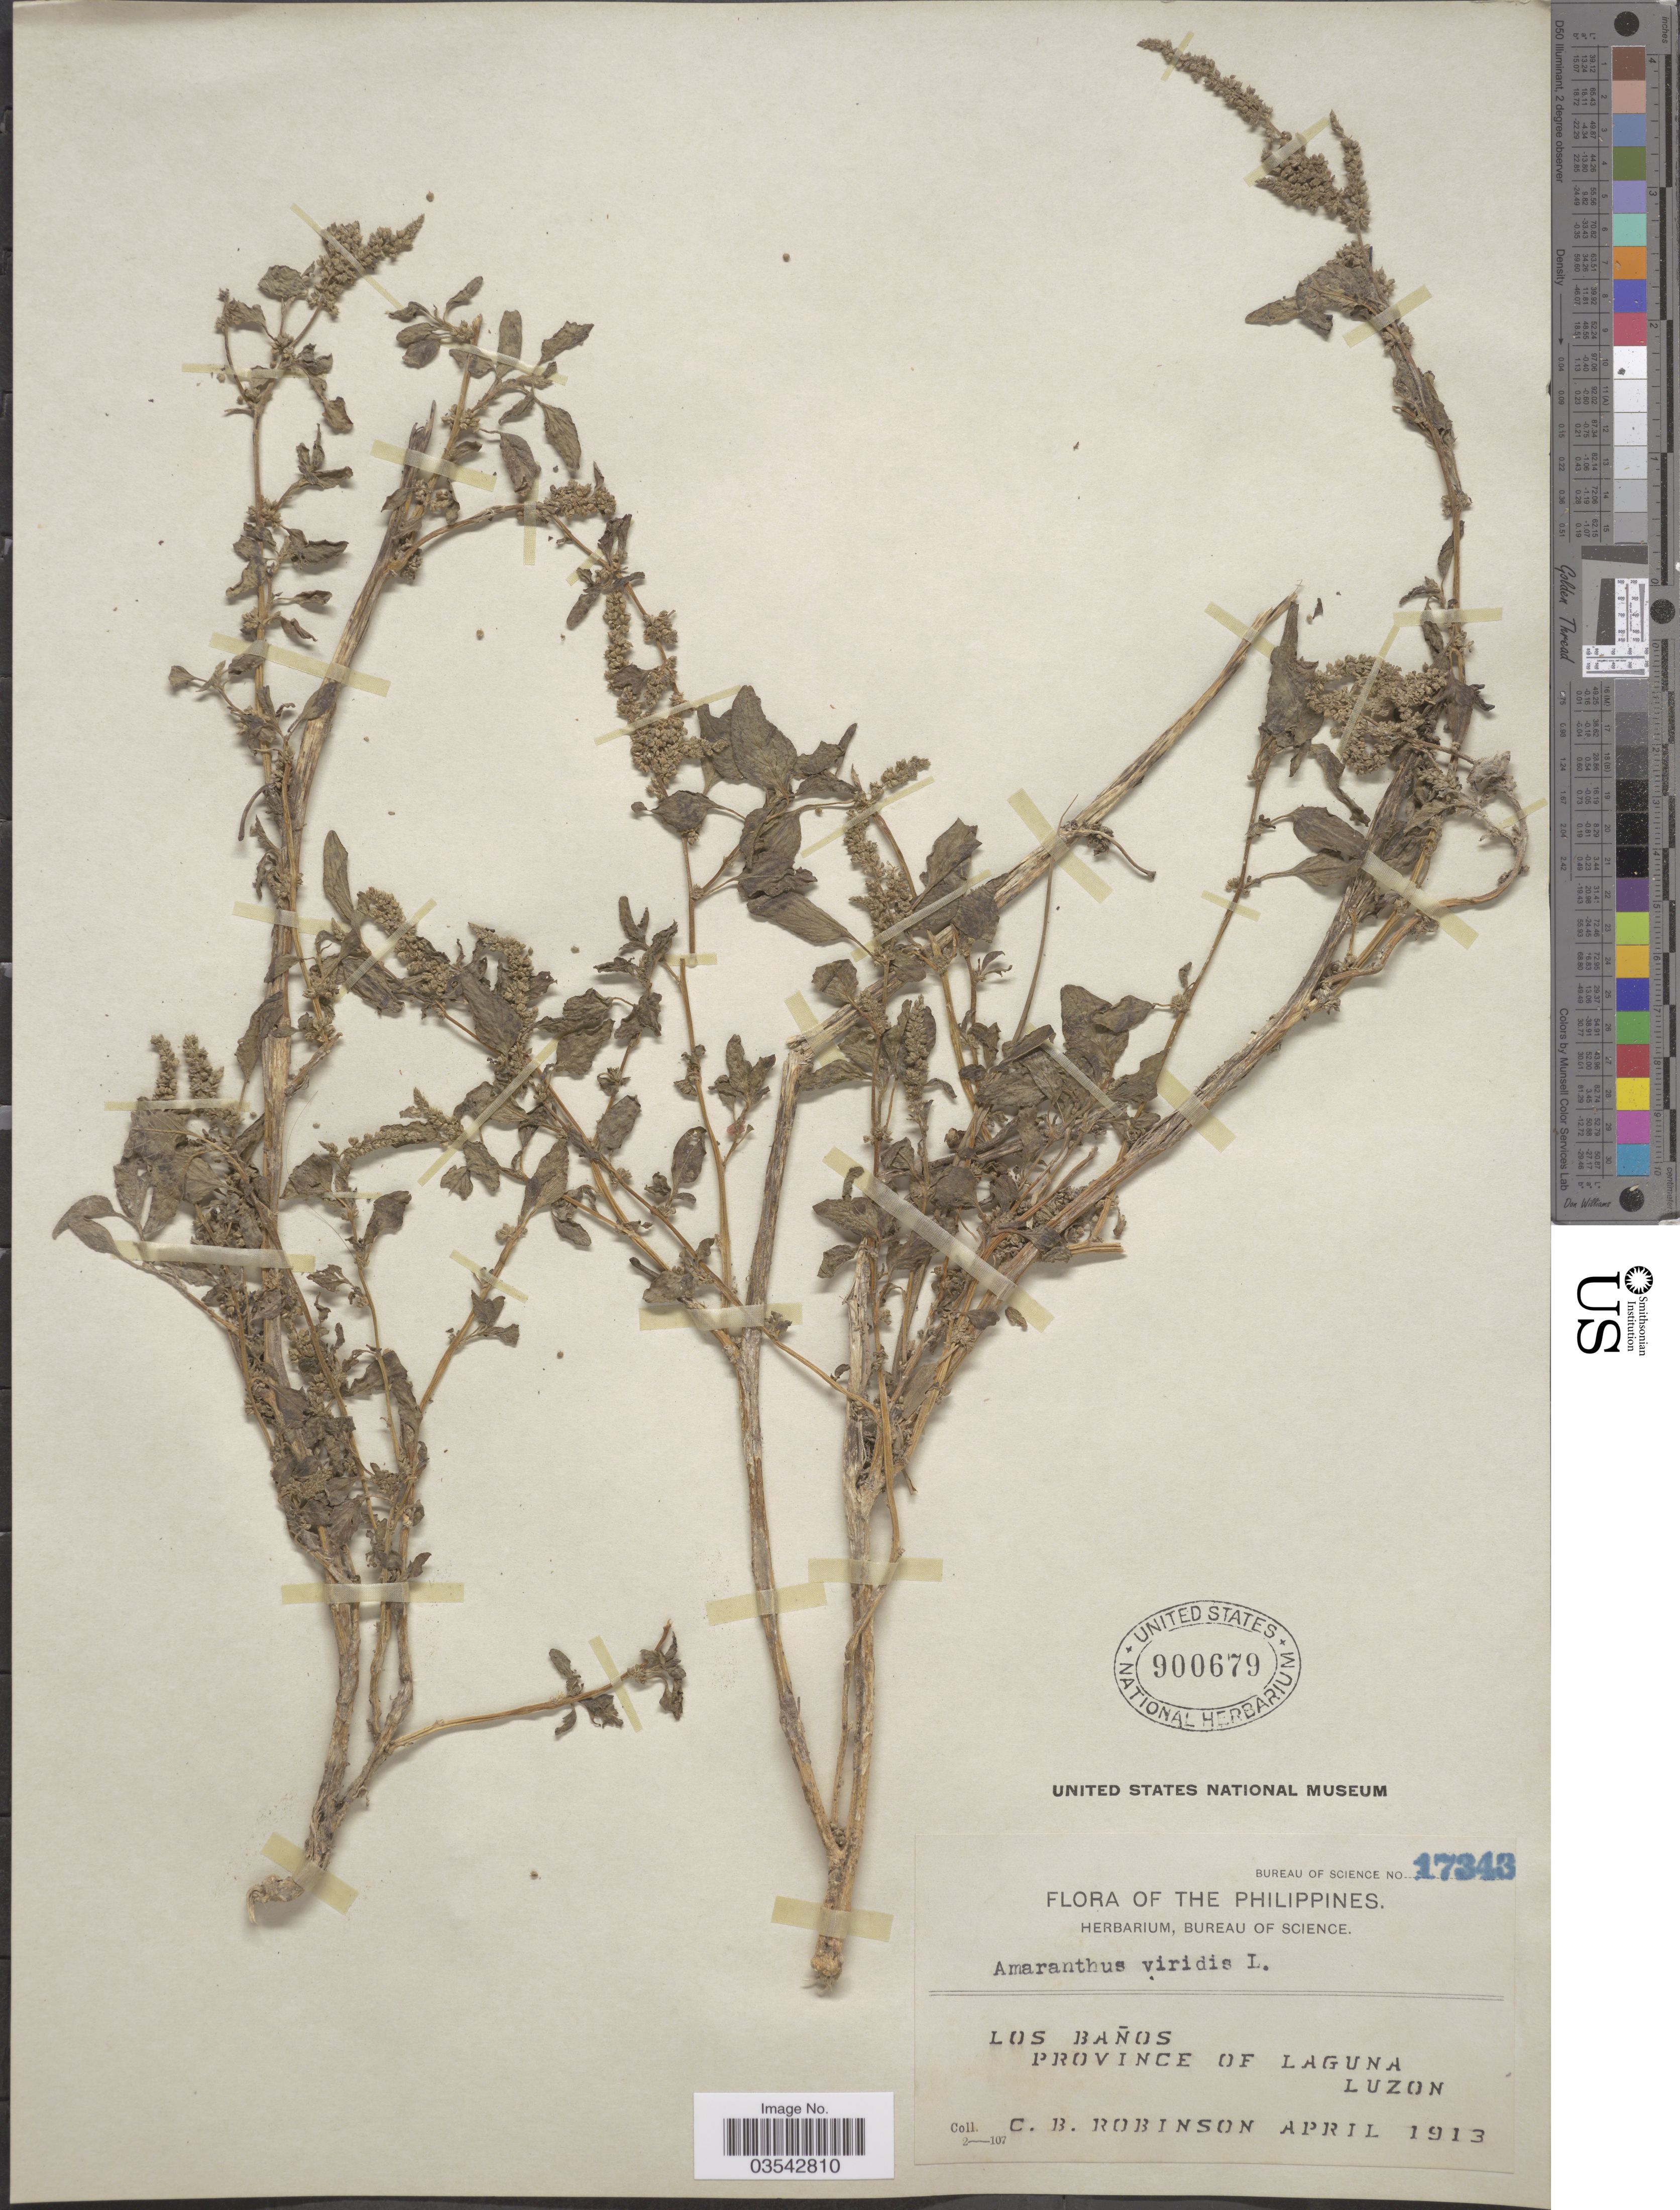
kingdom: Plantae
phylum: Tracheophyta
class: Magnoliopsida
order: Caryophyllales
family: Amaranthaceae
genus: Amaranthus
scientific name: Amaranthus viridis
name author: L.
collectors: C. Robinson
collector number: Bureau of Science 17343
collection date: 1913-04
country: Philippines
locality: Los Baños. Province of Laguna. Luzon.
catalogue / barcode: US 900679